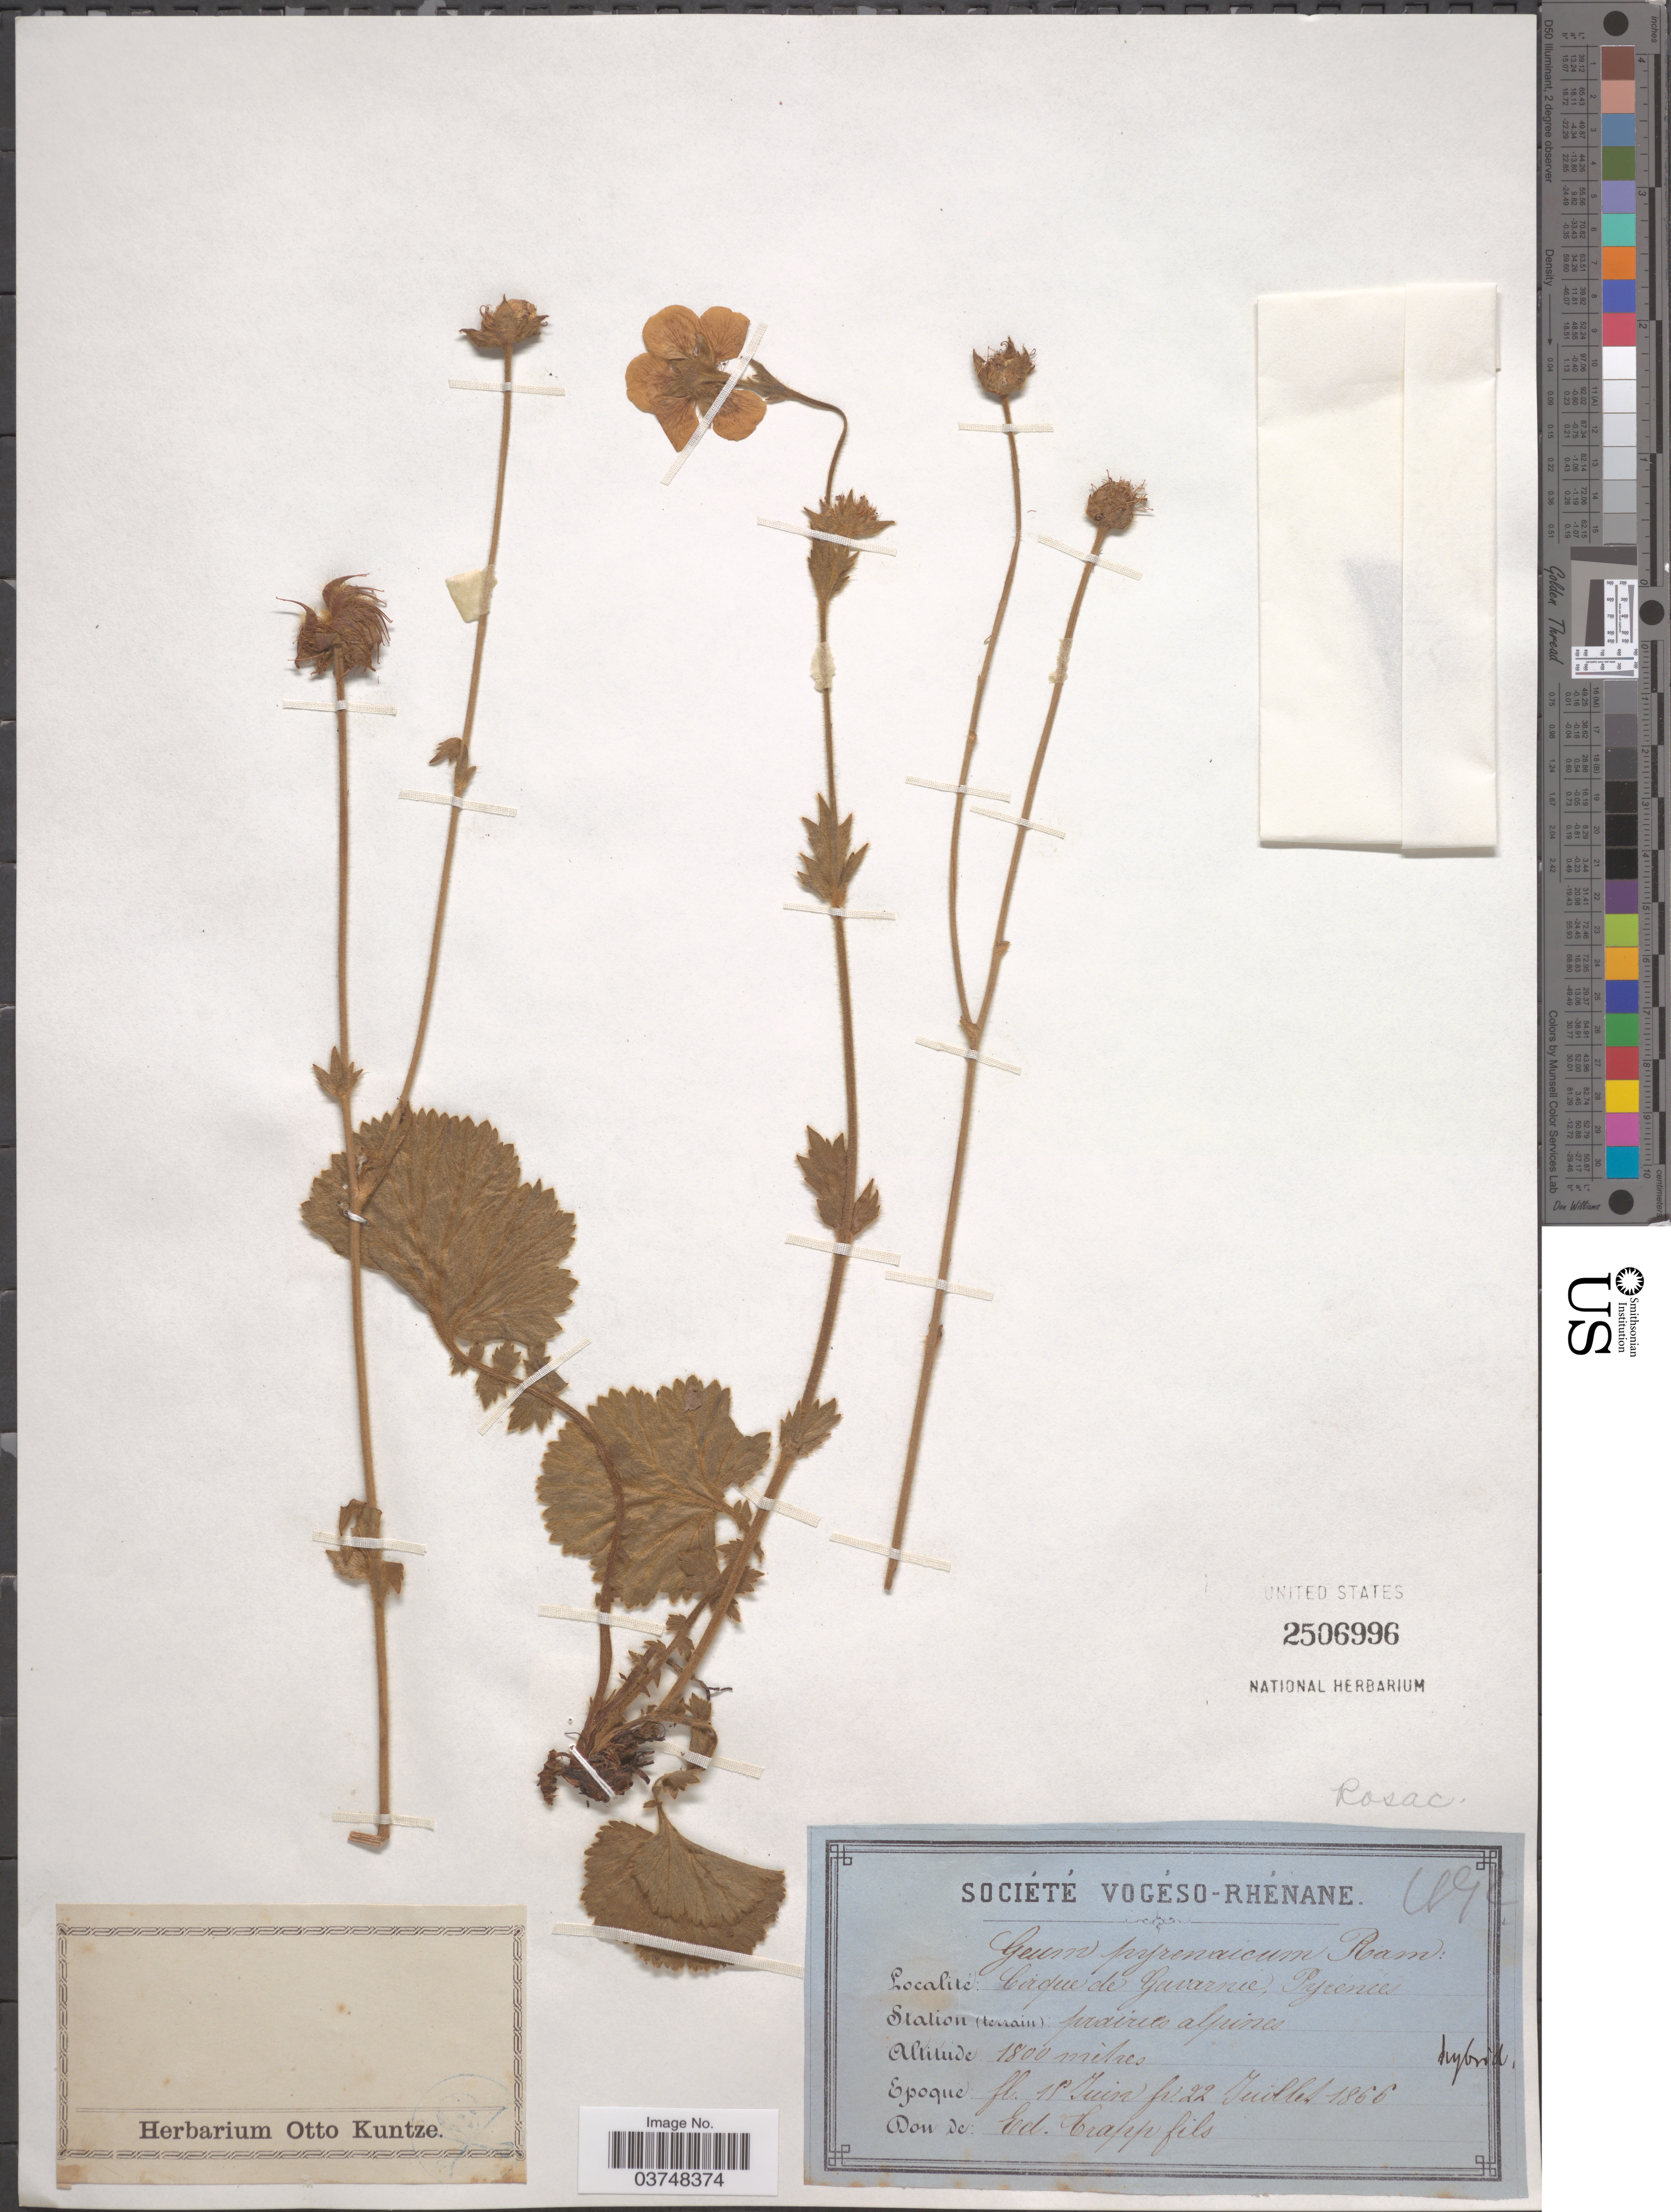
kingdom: Plantae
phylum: Tracheophyta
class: Magnoliopsida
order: Rosales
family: Rosaceae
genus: Geum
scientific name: Geum pyrenaicum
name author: Mill.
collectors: E. Crapp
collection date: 1866-06-15/1866-07-22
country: France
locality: Société Vogéso-Rhénane. Cirque de Gavarnie, Pyrénées. Station (terrain): prairies alpines.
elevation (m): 1800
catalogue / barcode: US 2506996